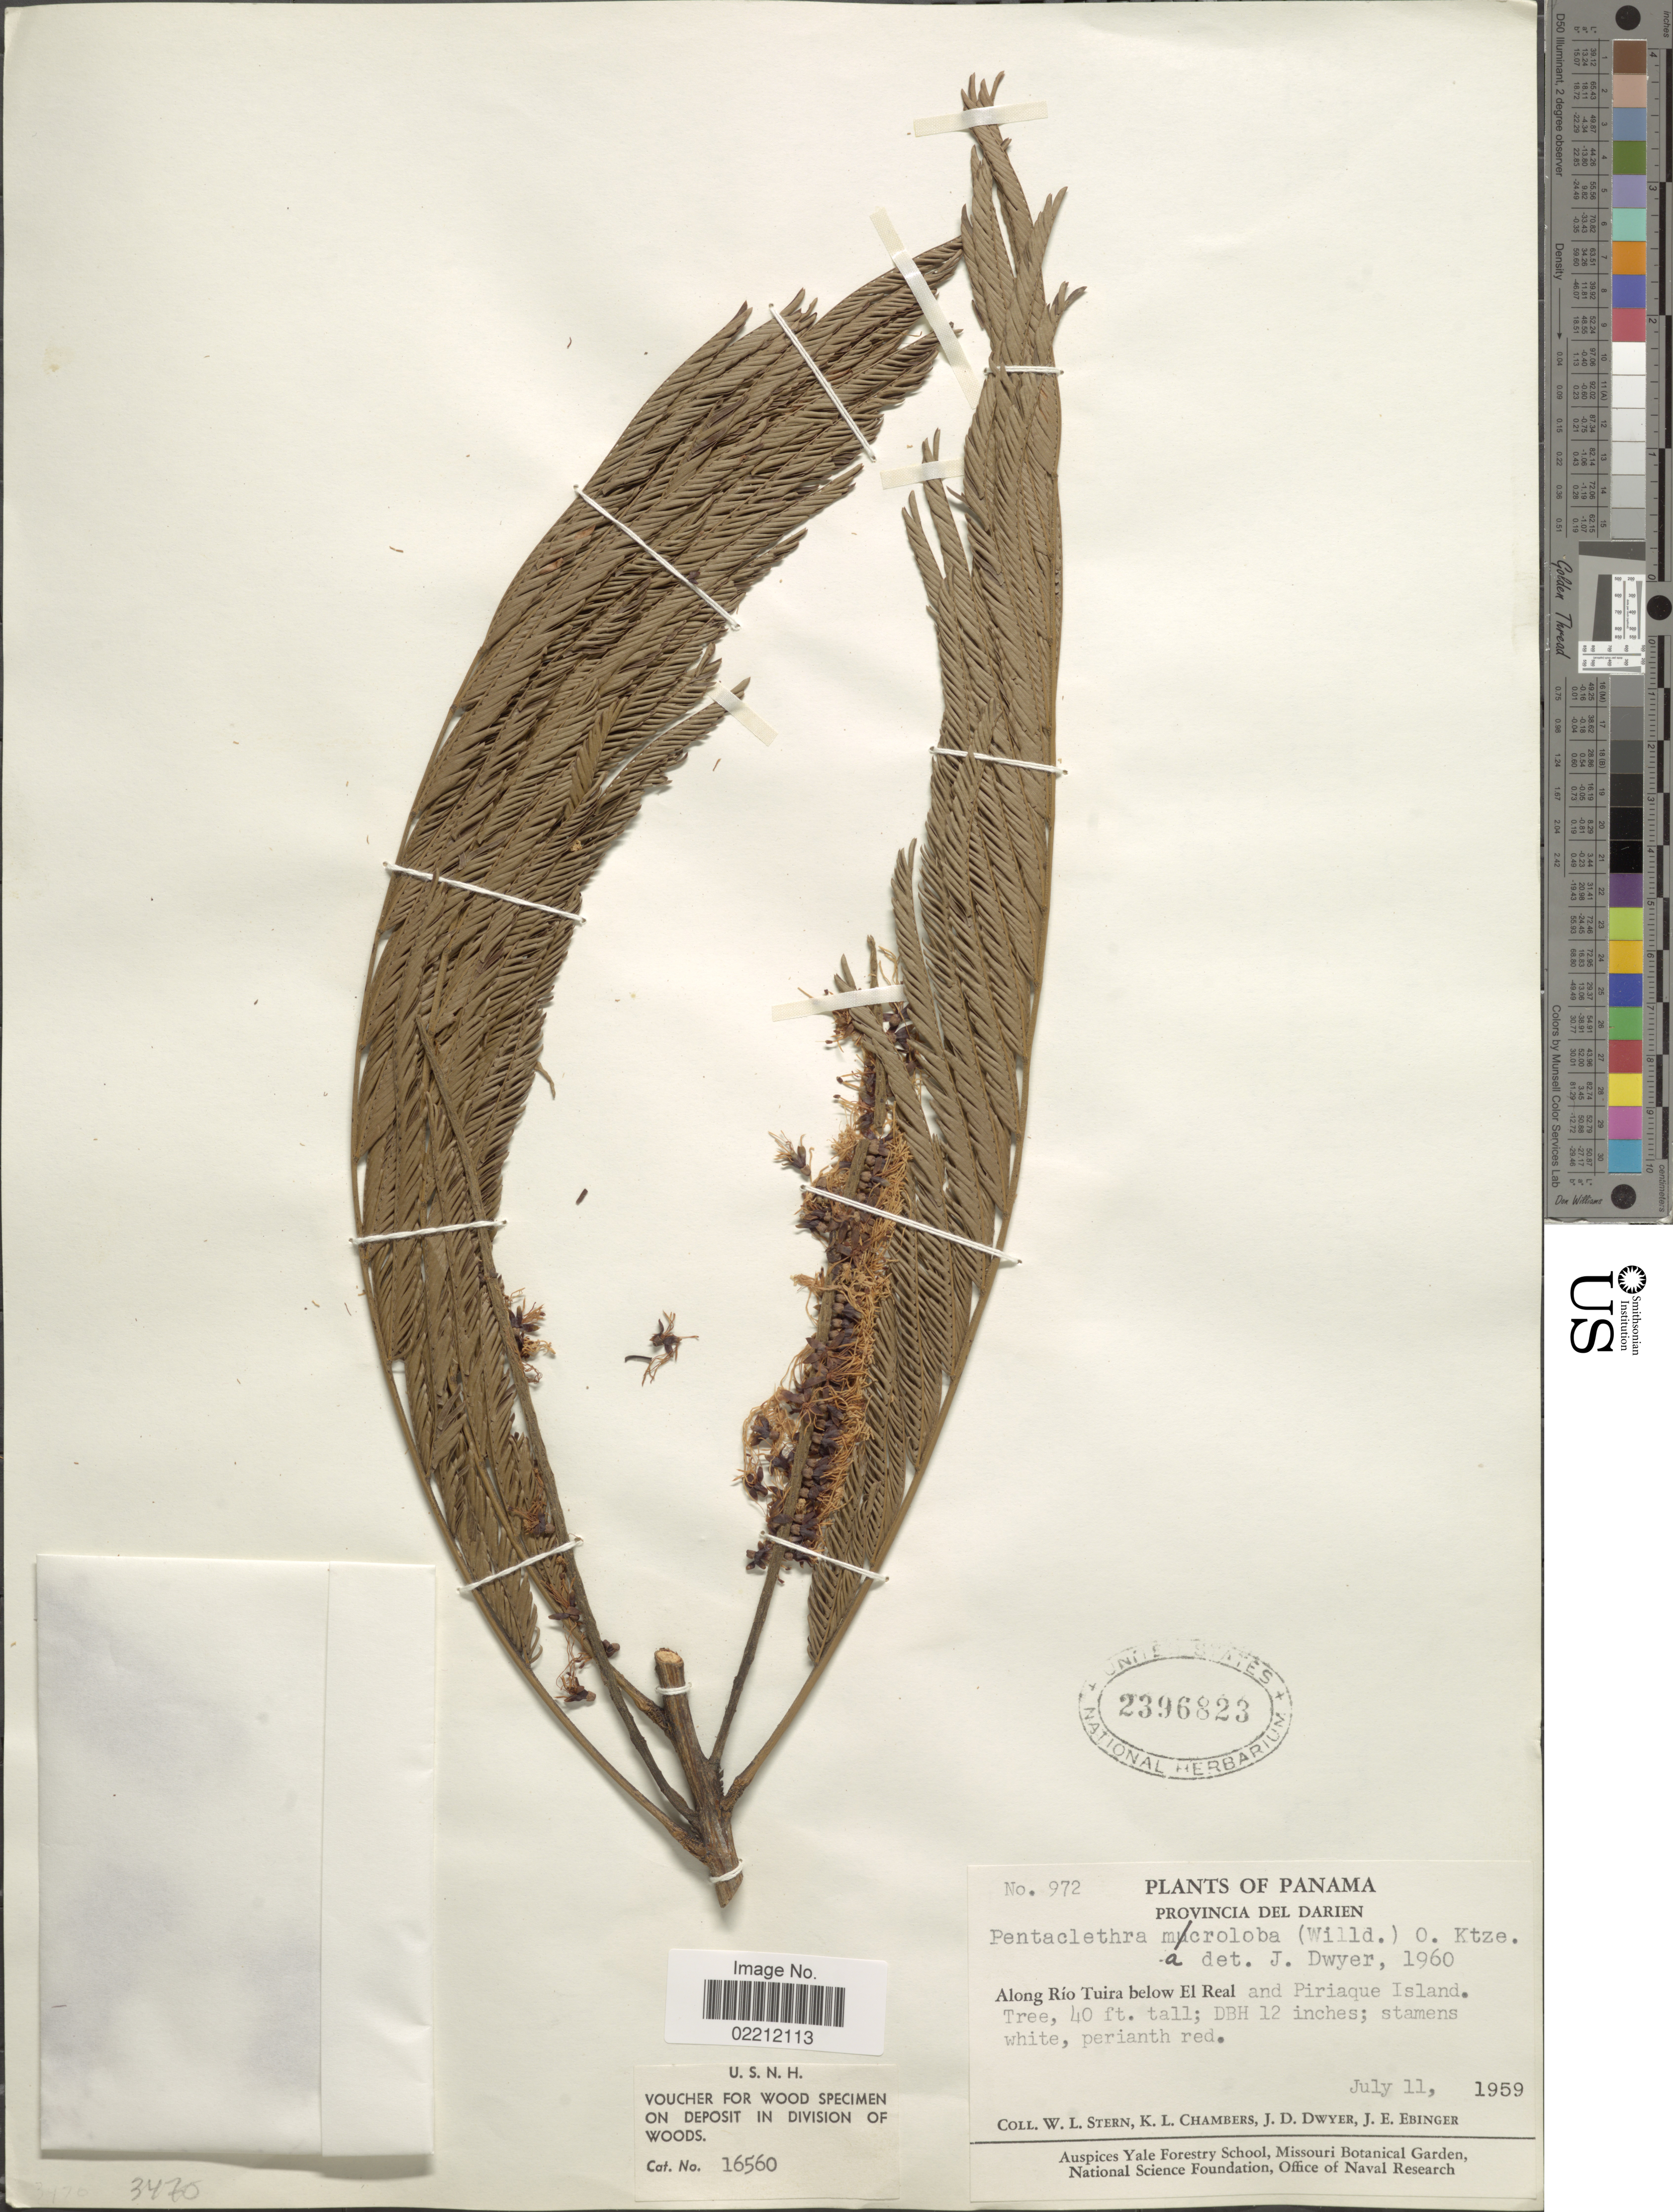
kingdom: Plantae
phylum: Tracheophyta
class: Magnoliopsida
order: Fabales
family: Fabaceae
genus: Pentaclethra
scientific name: Pentaclethra macroloba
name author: (Willd.) Kuntze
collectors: W. L. Stern, K. Chambers, J. D. Dwyer & J. Ebinger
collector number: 972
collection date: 1959-07-11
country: Panama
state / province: Darién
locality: Provincia del Darien, Along Rio Tuira below El Real and Piriaque Island.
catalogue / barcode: US 2396823